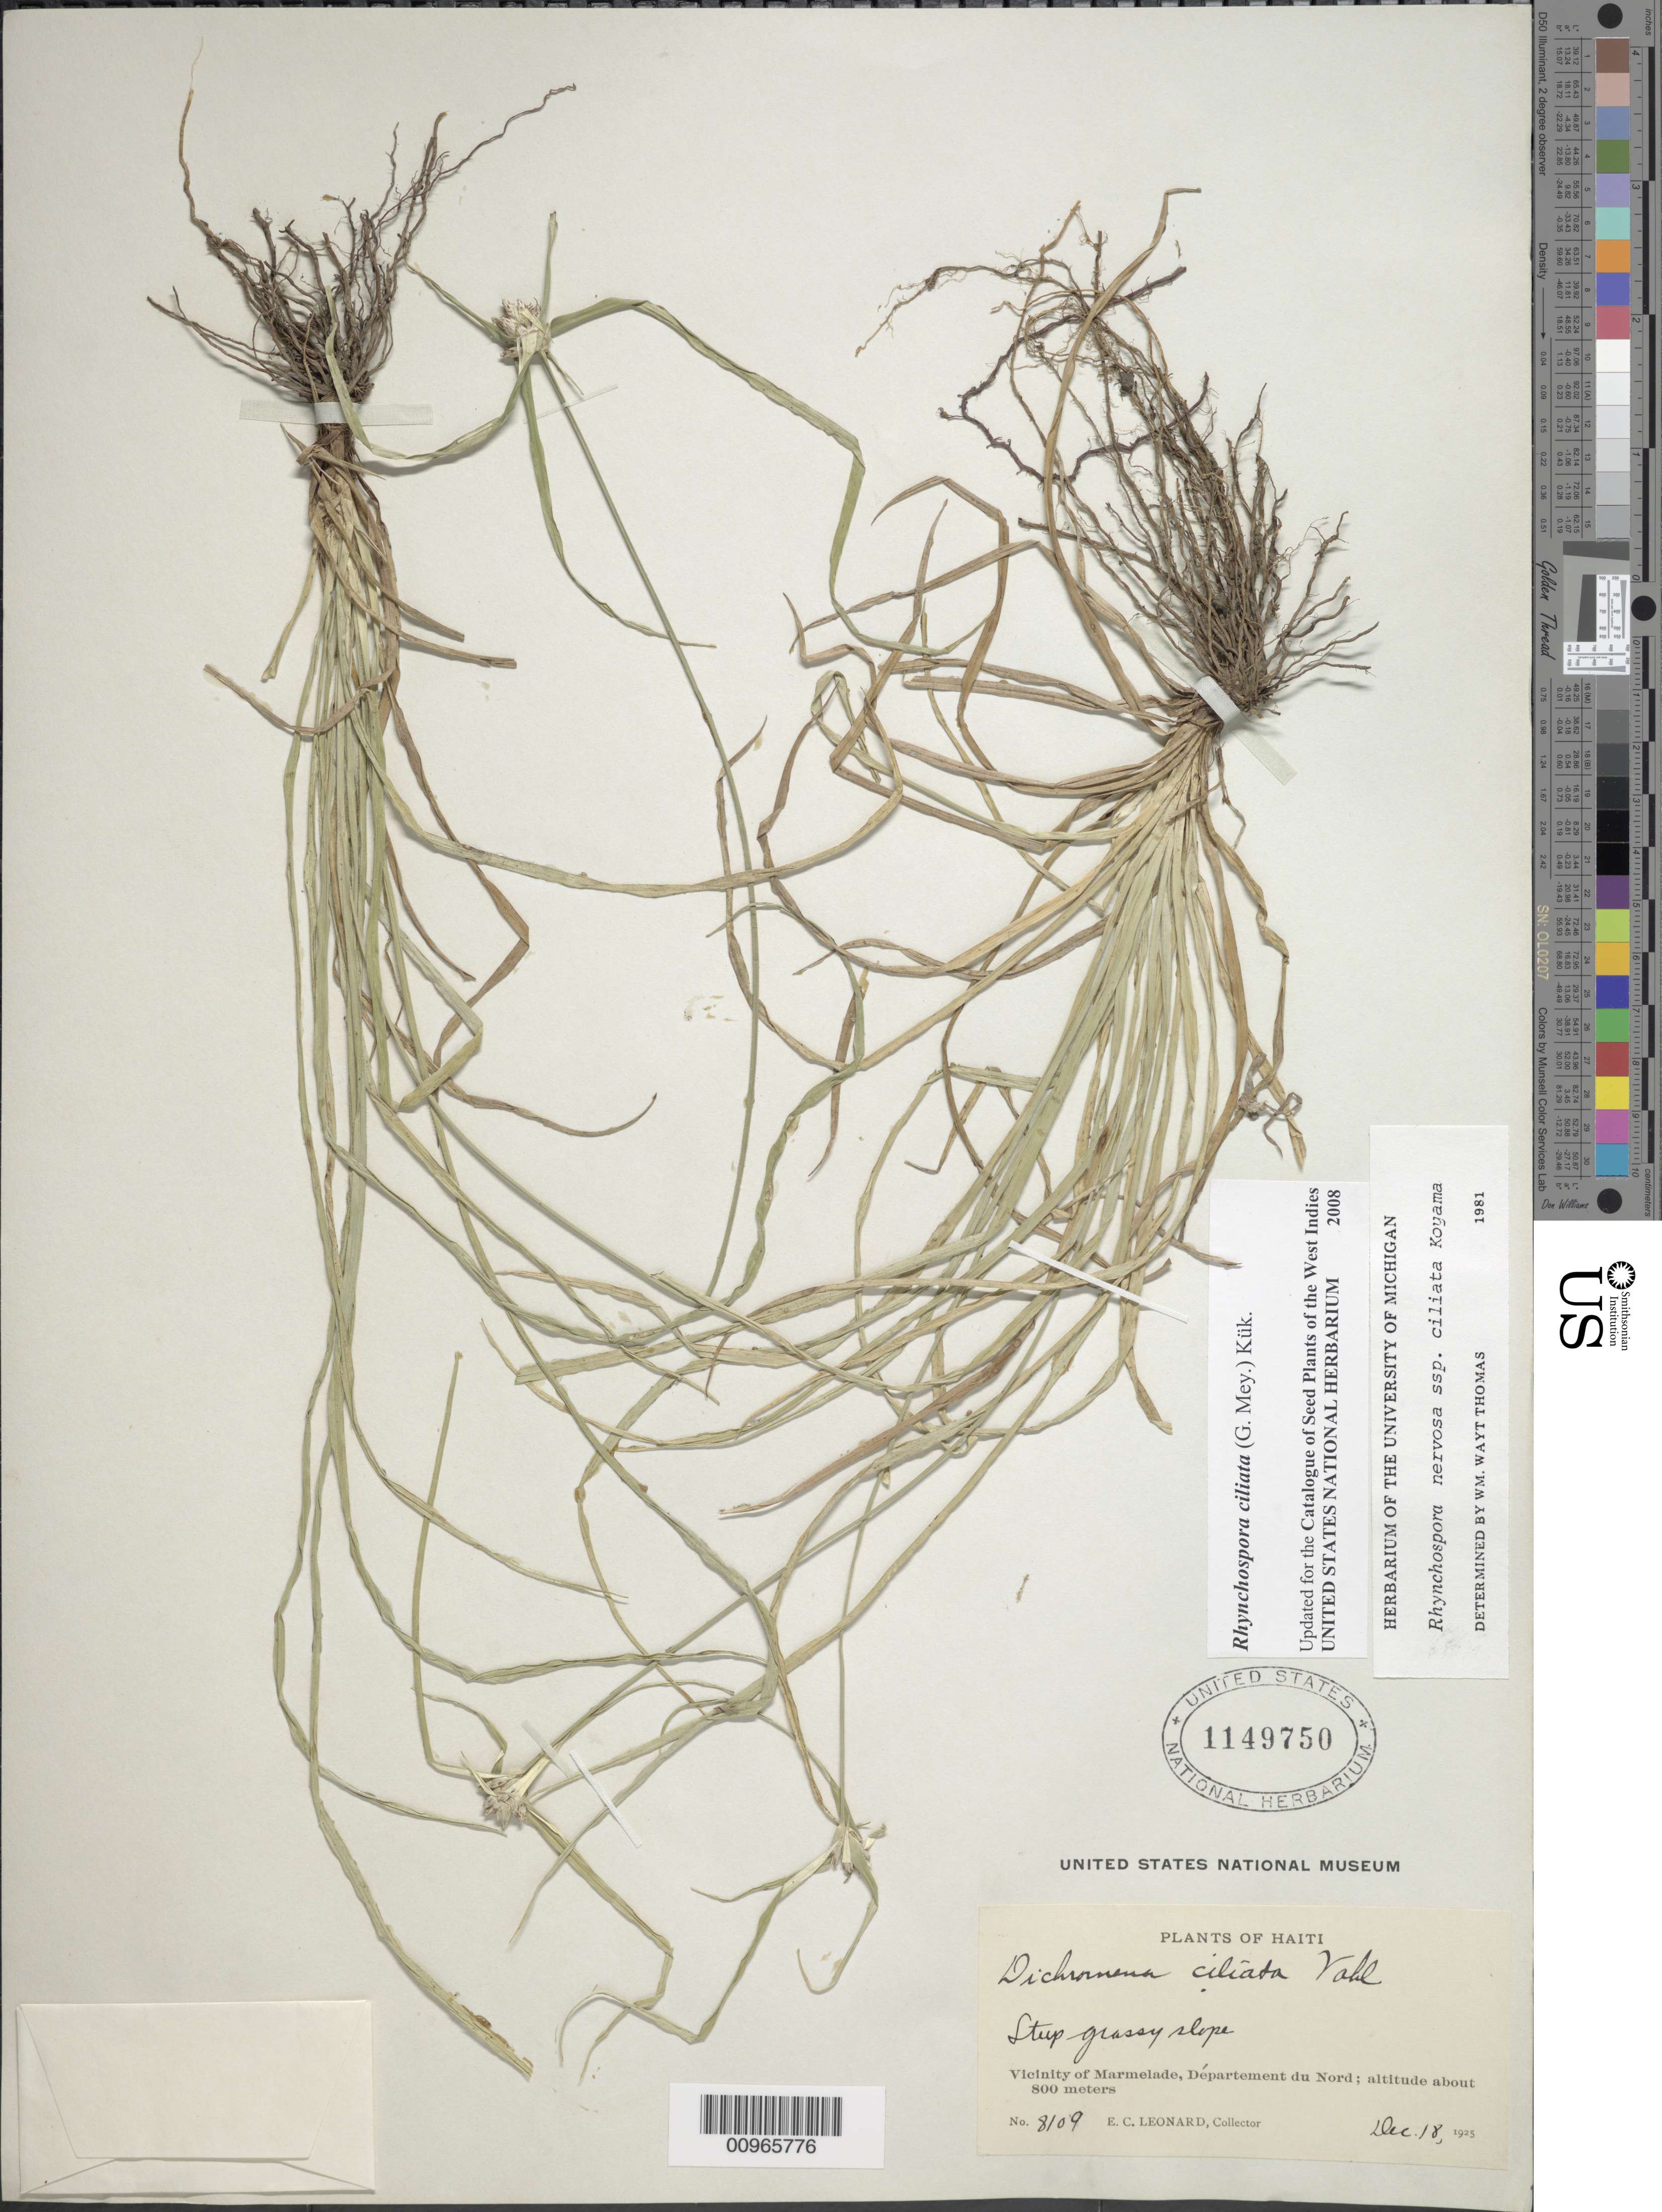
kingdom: Plantae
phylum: Tracheophyta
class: Liliopsida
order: Poales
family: Cyperaceae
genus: Rhynchospora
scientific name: Rhynchospora ciliata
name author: (G. Mey.) Kük.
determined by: Strong, M. T., (US), Smithsonian Institution - National Museum of Natural History (UNITED STATES)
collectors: E. C. Leonard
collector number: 8109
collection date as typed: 18 Dec 1925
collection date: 1925-12-18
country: Haiti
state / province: Nord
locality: Vicinity of Marmelade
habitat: Steep grassy slope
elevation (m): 800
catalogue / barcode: US 1149750